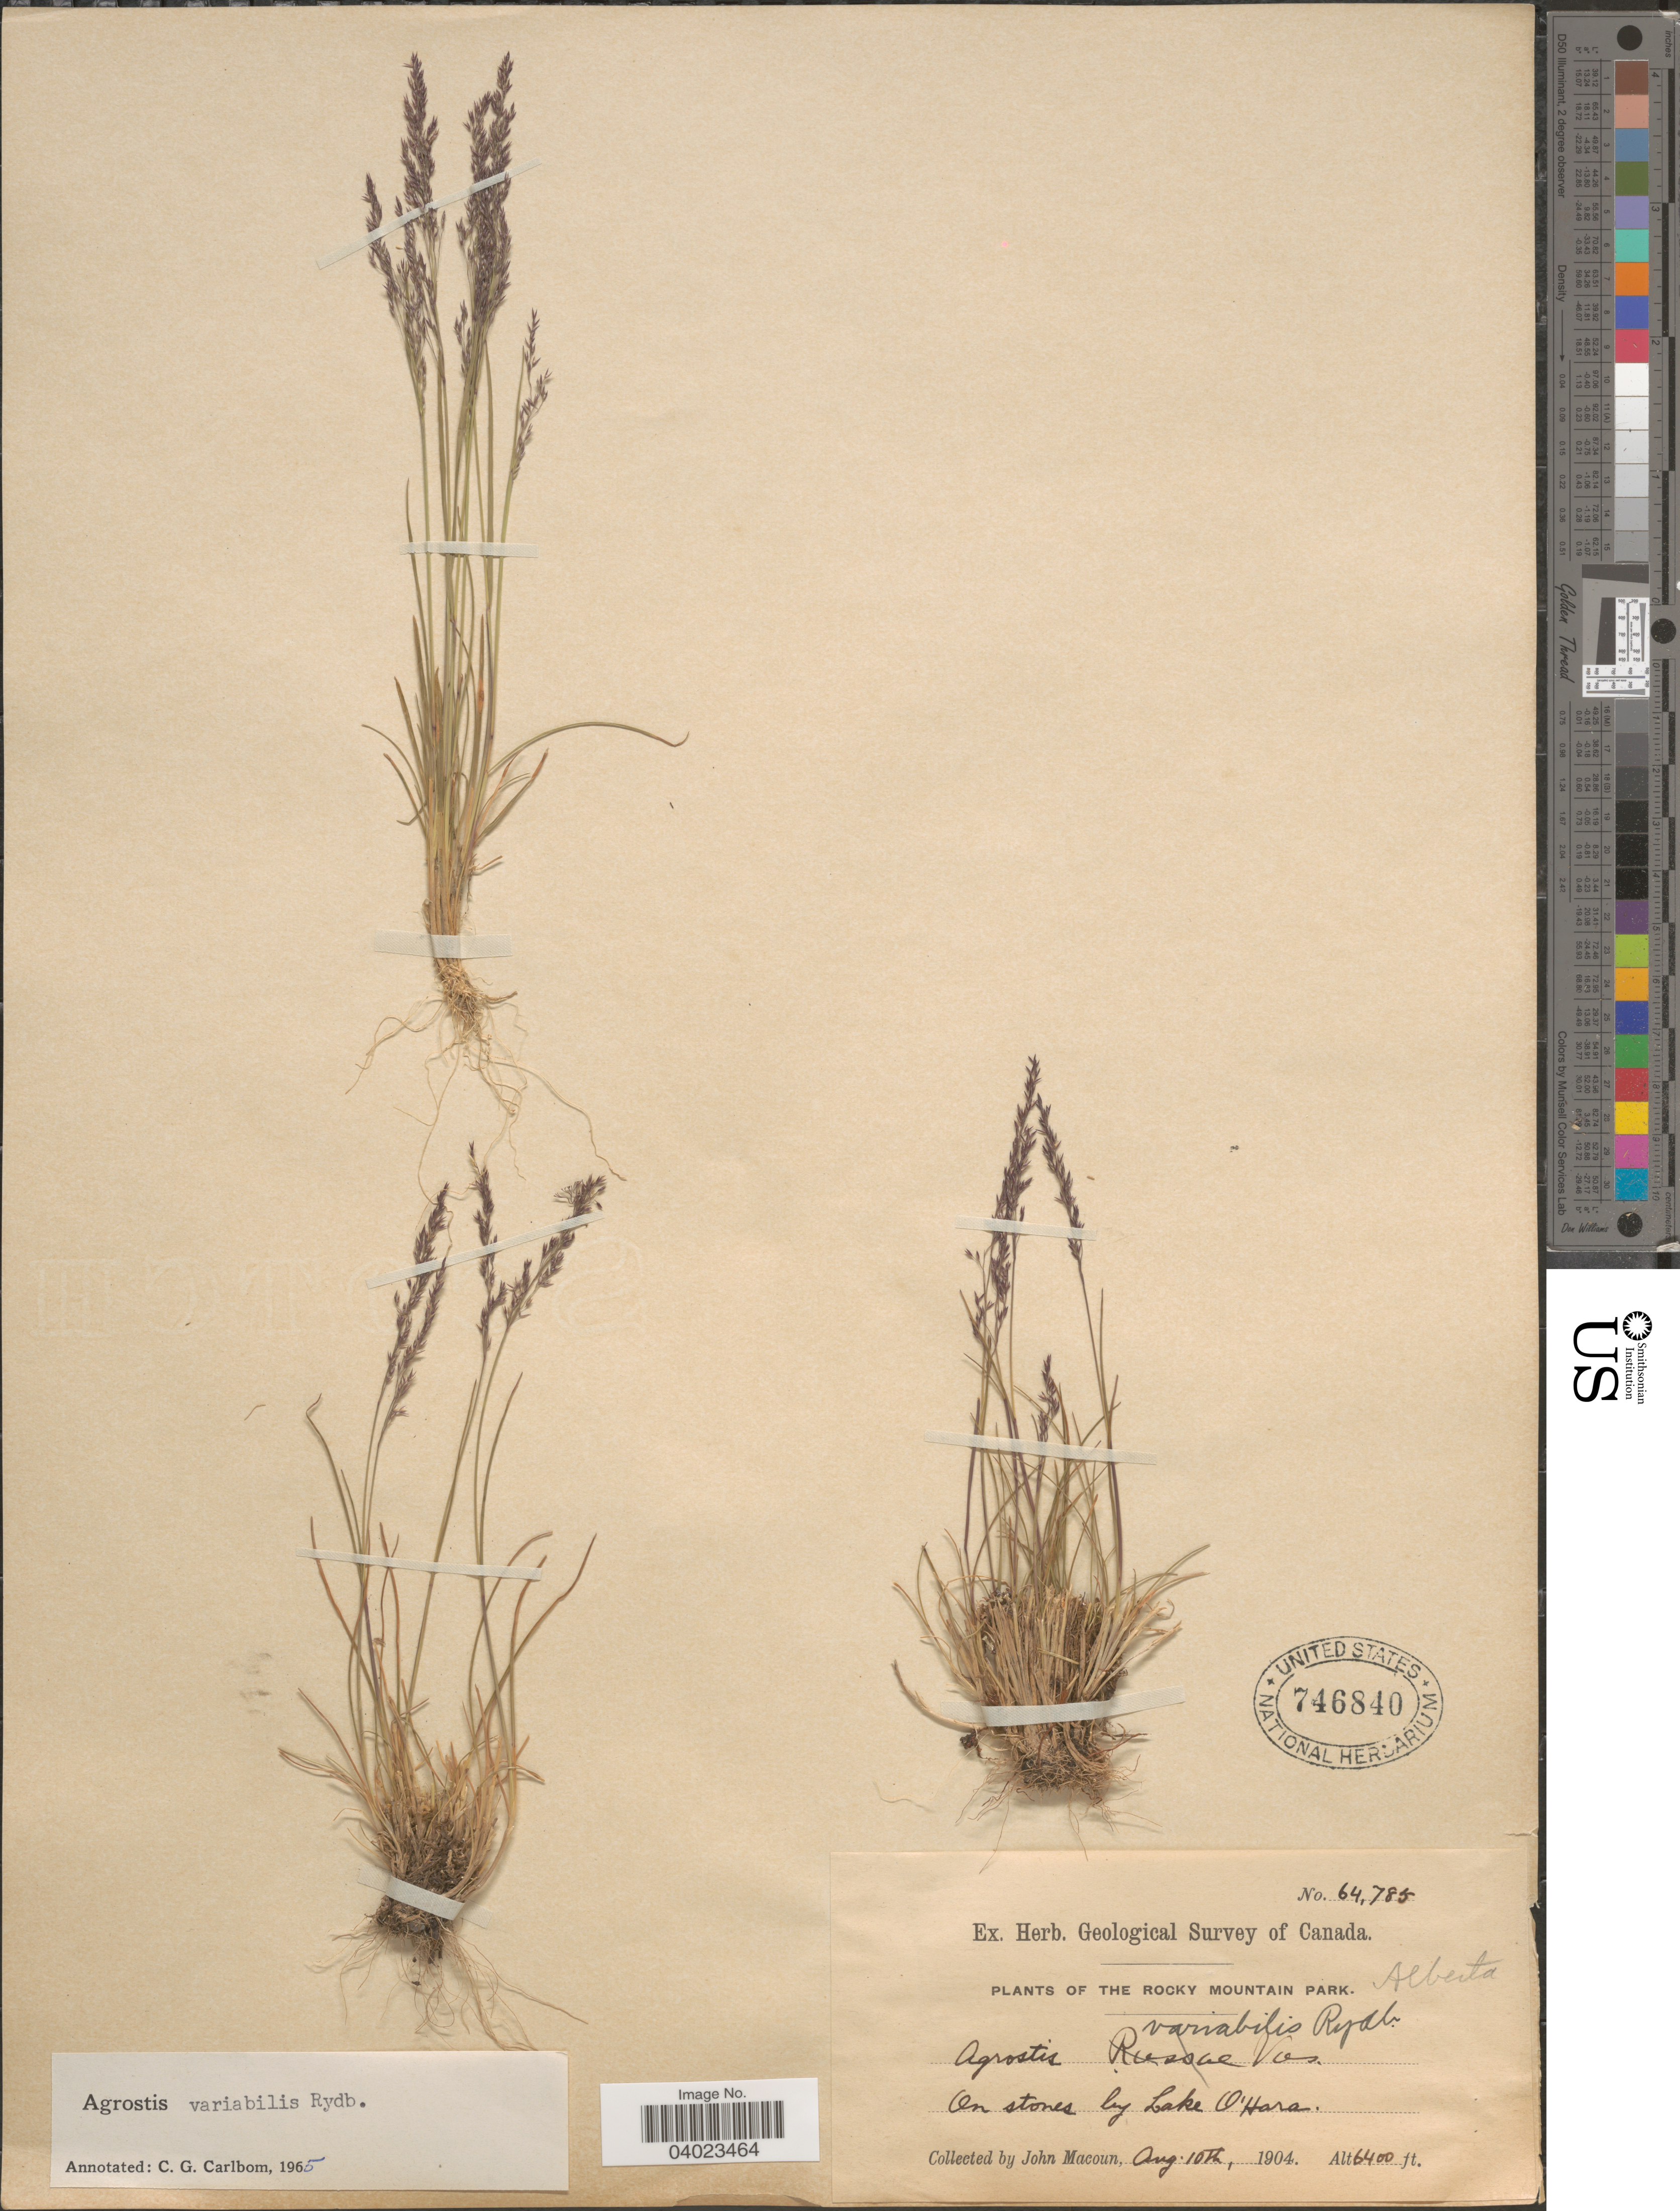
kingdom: Plantae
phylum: Tracheophyta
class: Liliopsida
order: Poales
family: Poaceae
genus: Agrostis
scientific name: Agrostis variabilis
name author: Rydb.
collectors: J. M. Macoun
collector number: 64785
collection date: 1904-08-10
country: Canada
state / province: Alberta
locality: The Rocky Mountain Park. On stones by Lake O'Hara.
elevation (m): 1951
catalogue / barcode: US 746840